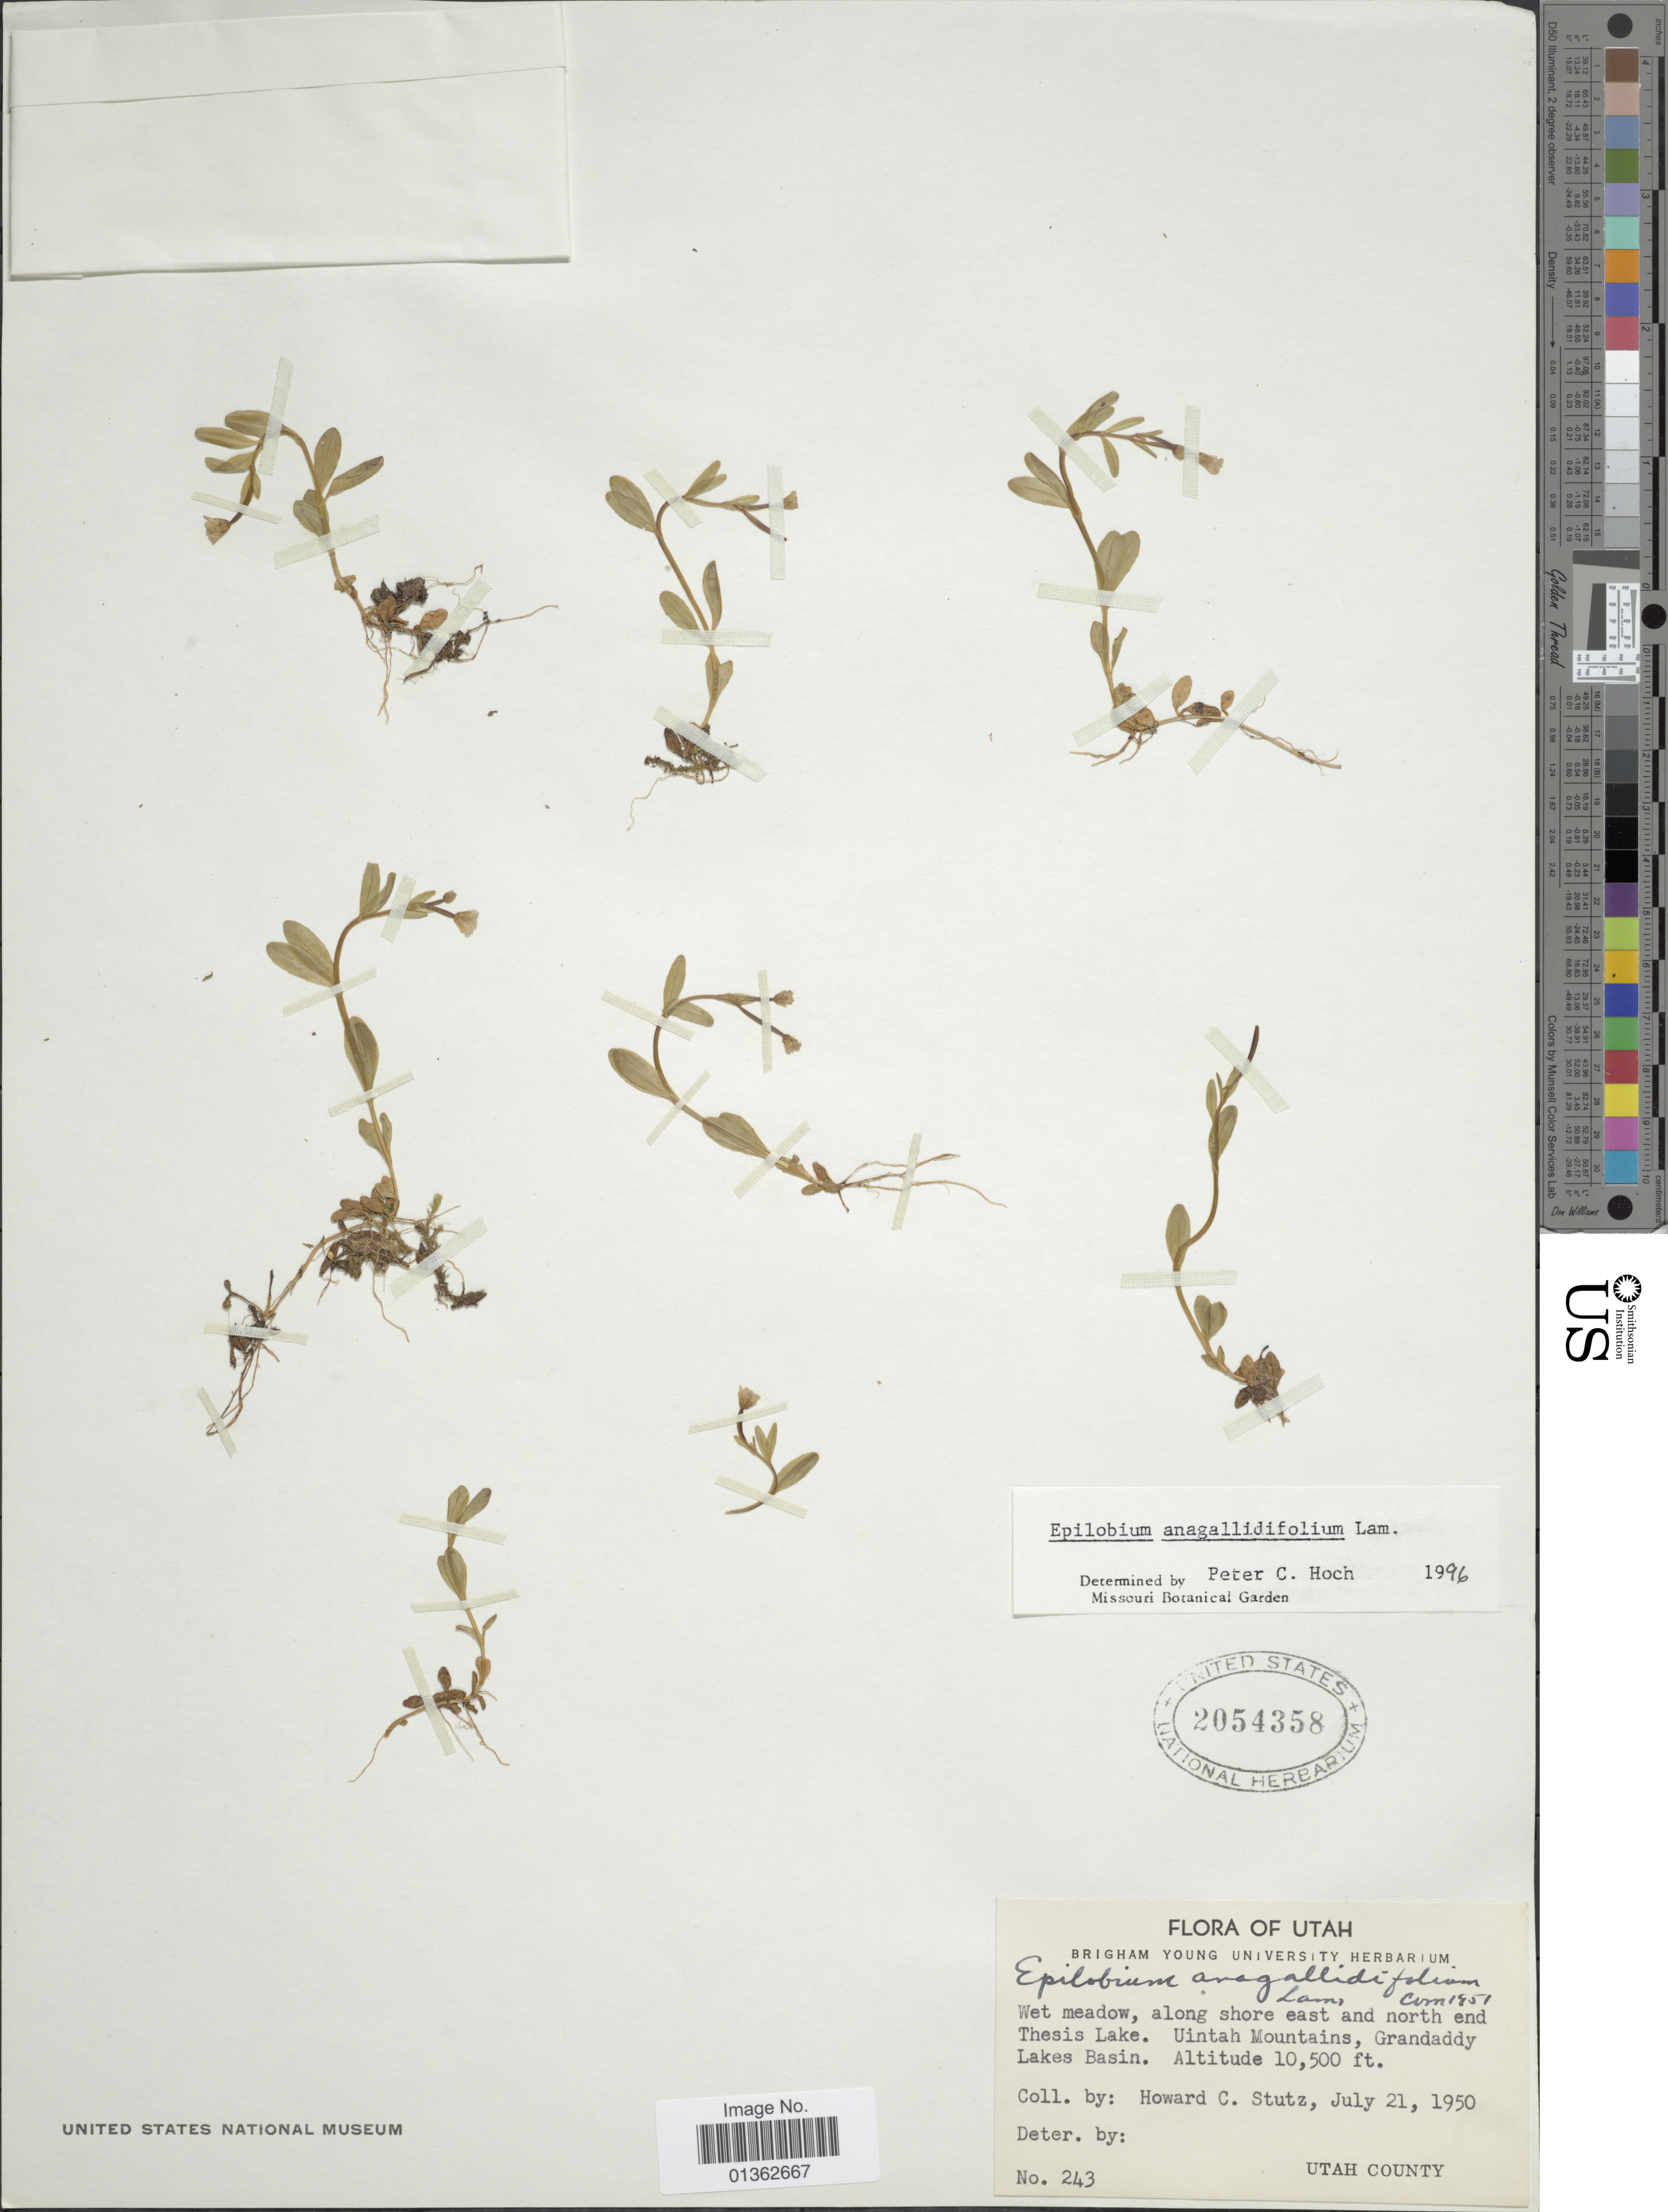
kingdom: Plantae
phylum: Tracheophyta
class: Magnoliopsida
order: Myrtales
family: Onagraceae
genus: Epilobium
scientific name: Epilobium anagallidifolium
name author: Lam.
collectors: H. Stutz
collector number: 243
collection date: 1950-07-21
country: United States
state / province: Utah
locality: Wet meadow, along shore east and north end Thesis Lake. Uintah Mountains, Grandaddy Lakes Basin.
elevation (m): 3200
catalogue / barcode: US 2054358